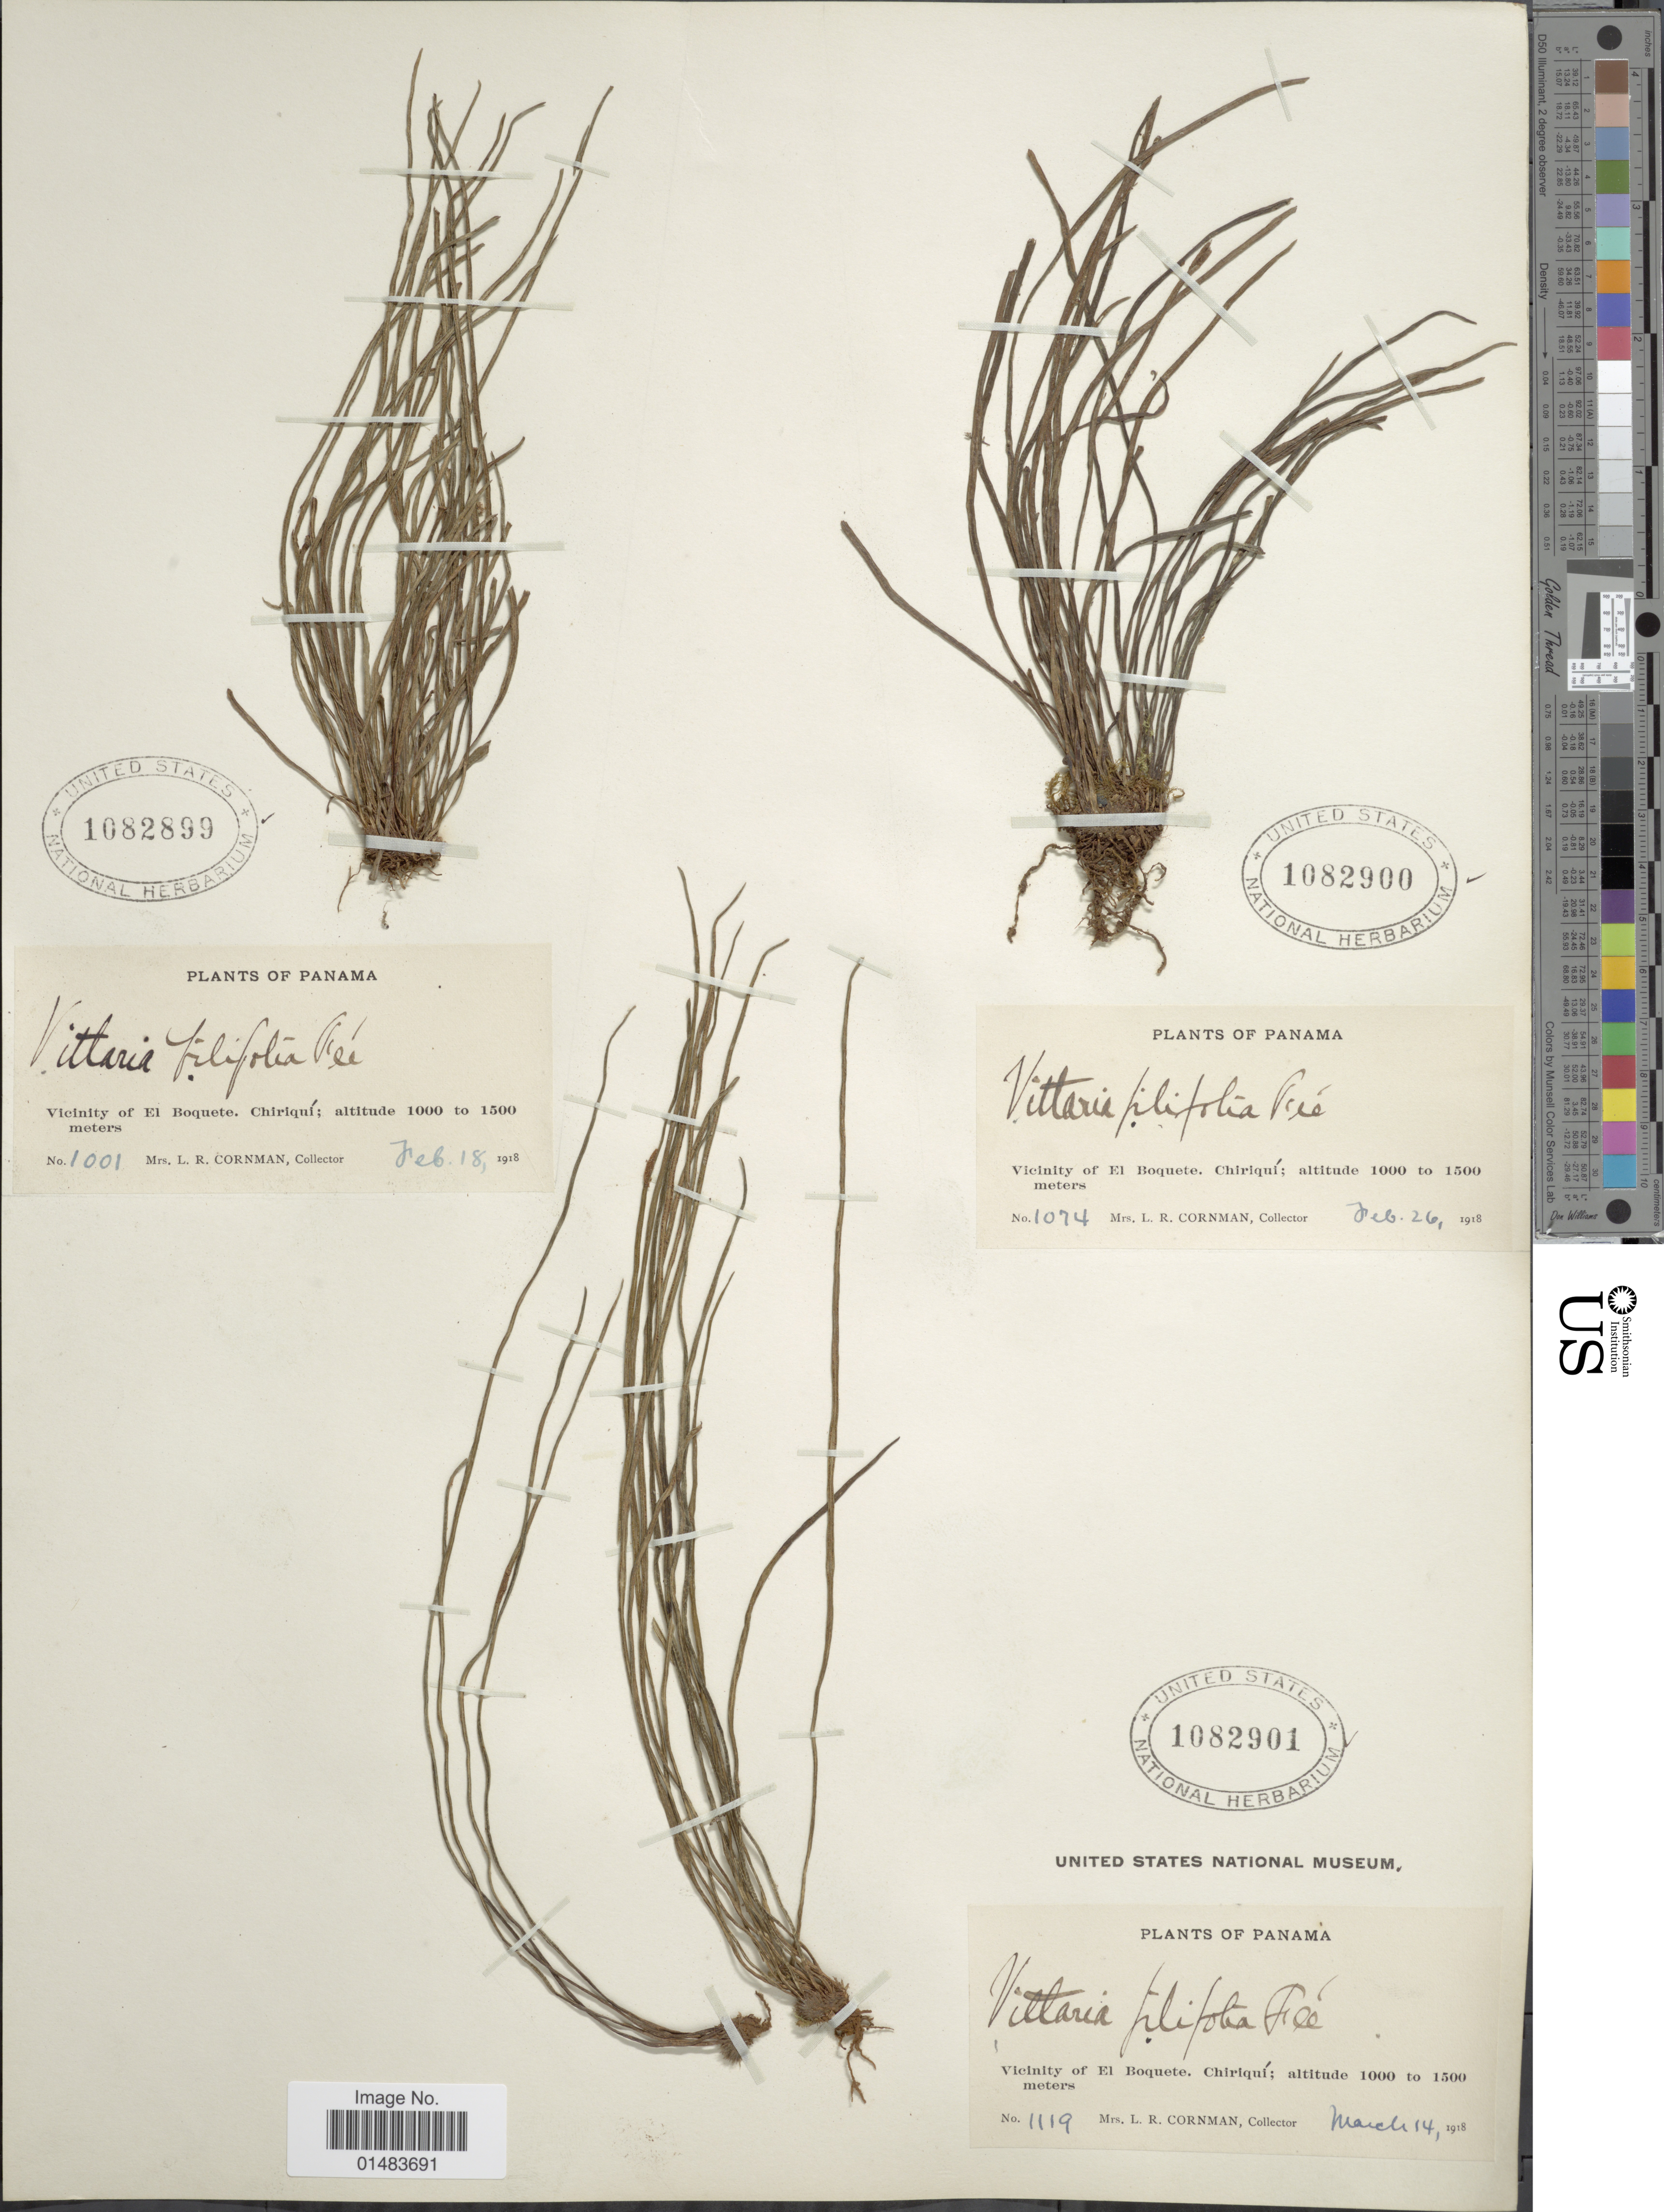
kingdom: Plantae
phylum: Tracheophyta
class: Polypodiopsida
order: Polypodiales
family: Pteridaceae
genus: Vittaria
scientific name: Vittaria graminifolia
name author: Kaulf.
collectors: L. Cornman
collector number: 1119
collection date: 1918-03-14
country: Panama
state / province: Chiriqui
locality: Plants of Panama, Vicinity of El Boquete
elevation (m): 1000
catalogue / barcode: US 1082901-3